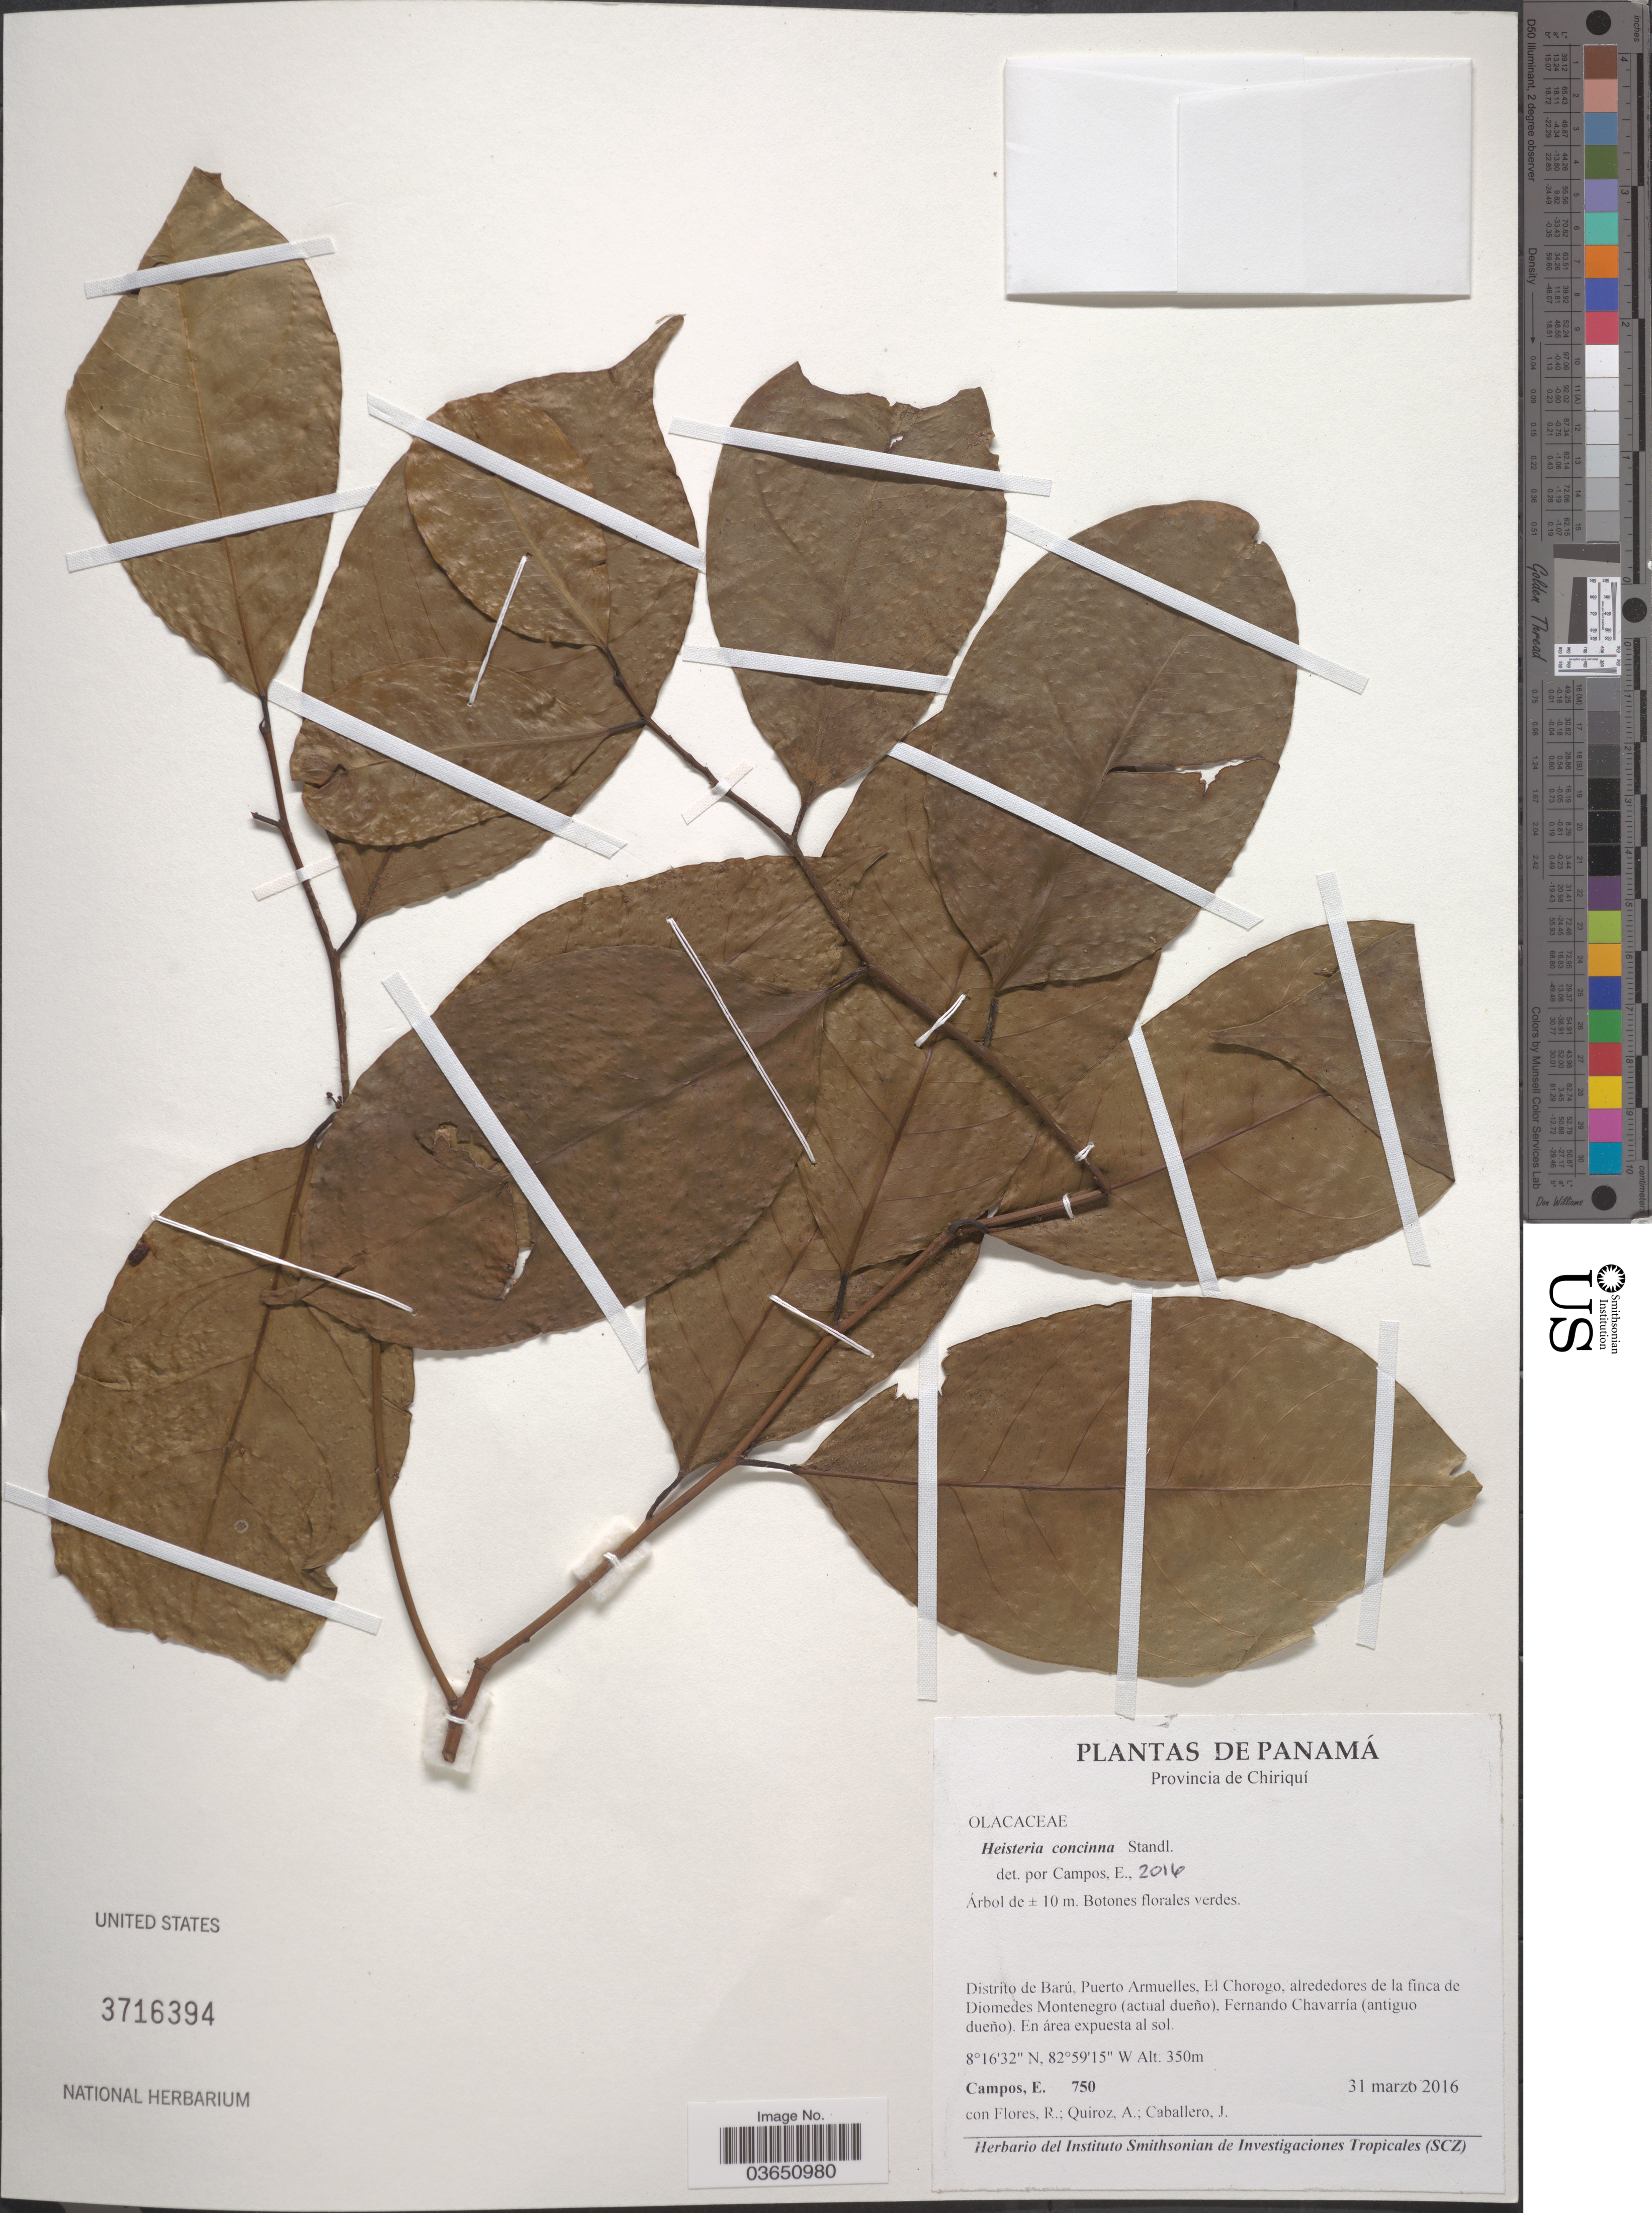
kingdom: Plantae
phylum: Tracheophyta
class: Magnoliopsida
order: Santalales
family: Erythropalaceae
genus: Heisteria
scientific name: Heisteria concinna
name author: Standl.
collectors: E. Campos, R. Flores, A. Quiroz & J. Caballero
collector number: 750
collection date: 2016-03-31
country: Panama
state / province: Chiriqui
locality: Distrito de Barú, Puerto Armuelles, El Chorogo, alrededores de la finca de Diomedes Montenegro, Fernando Chavarría (antiguo dueño).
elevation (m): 350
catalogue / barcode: US 3716394